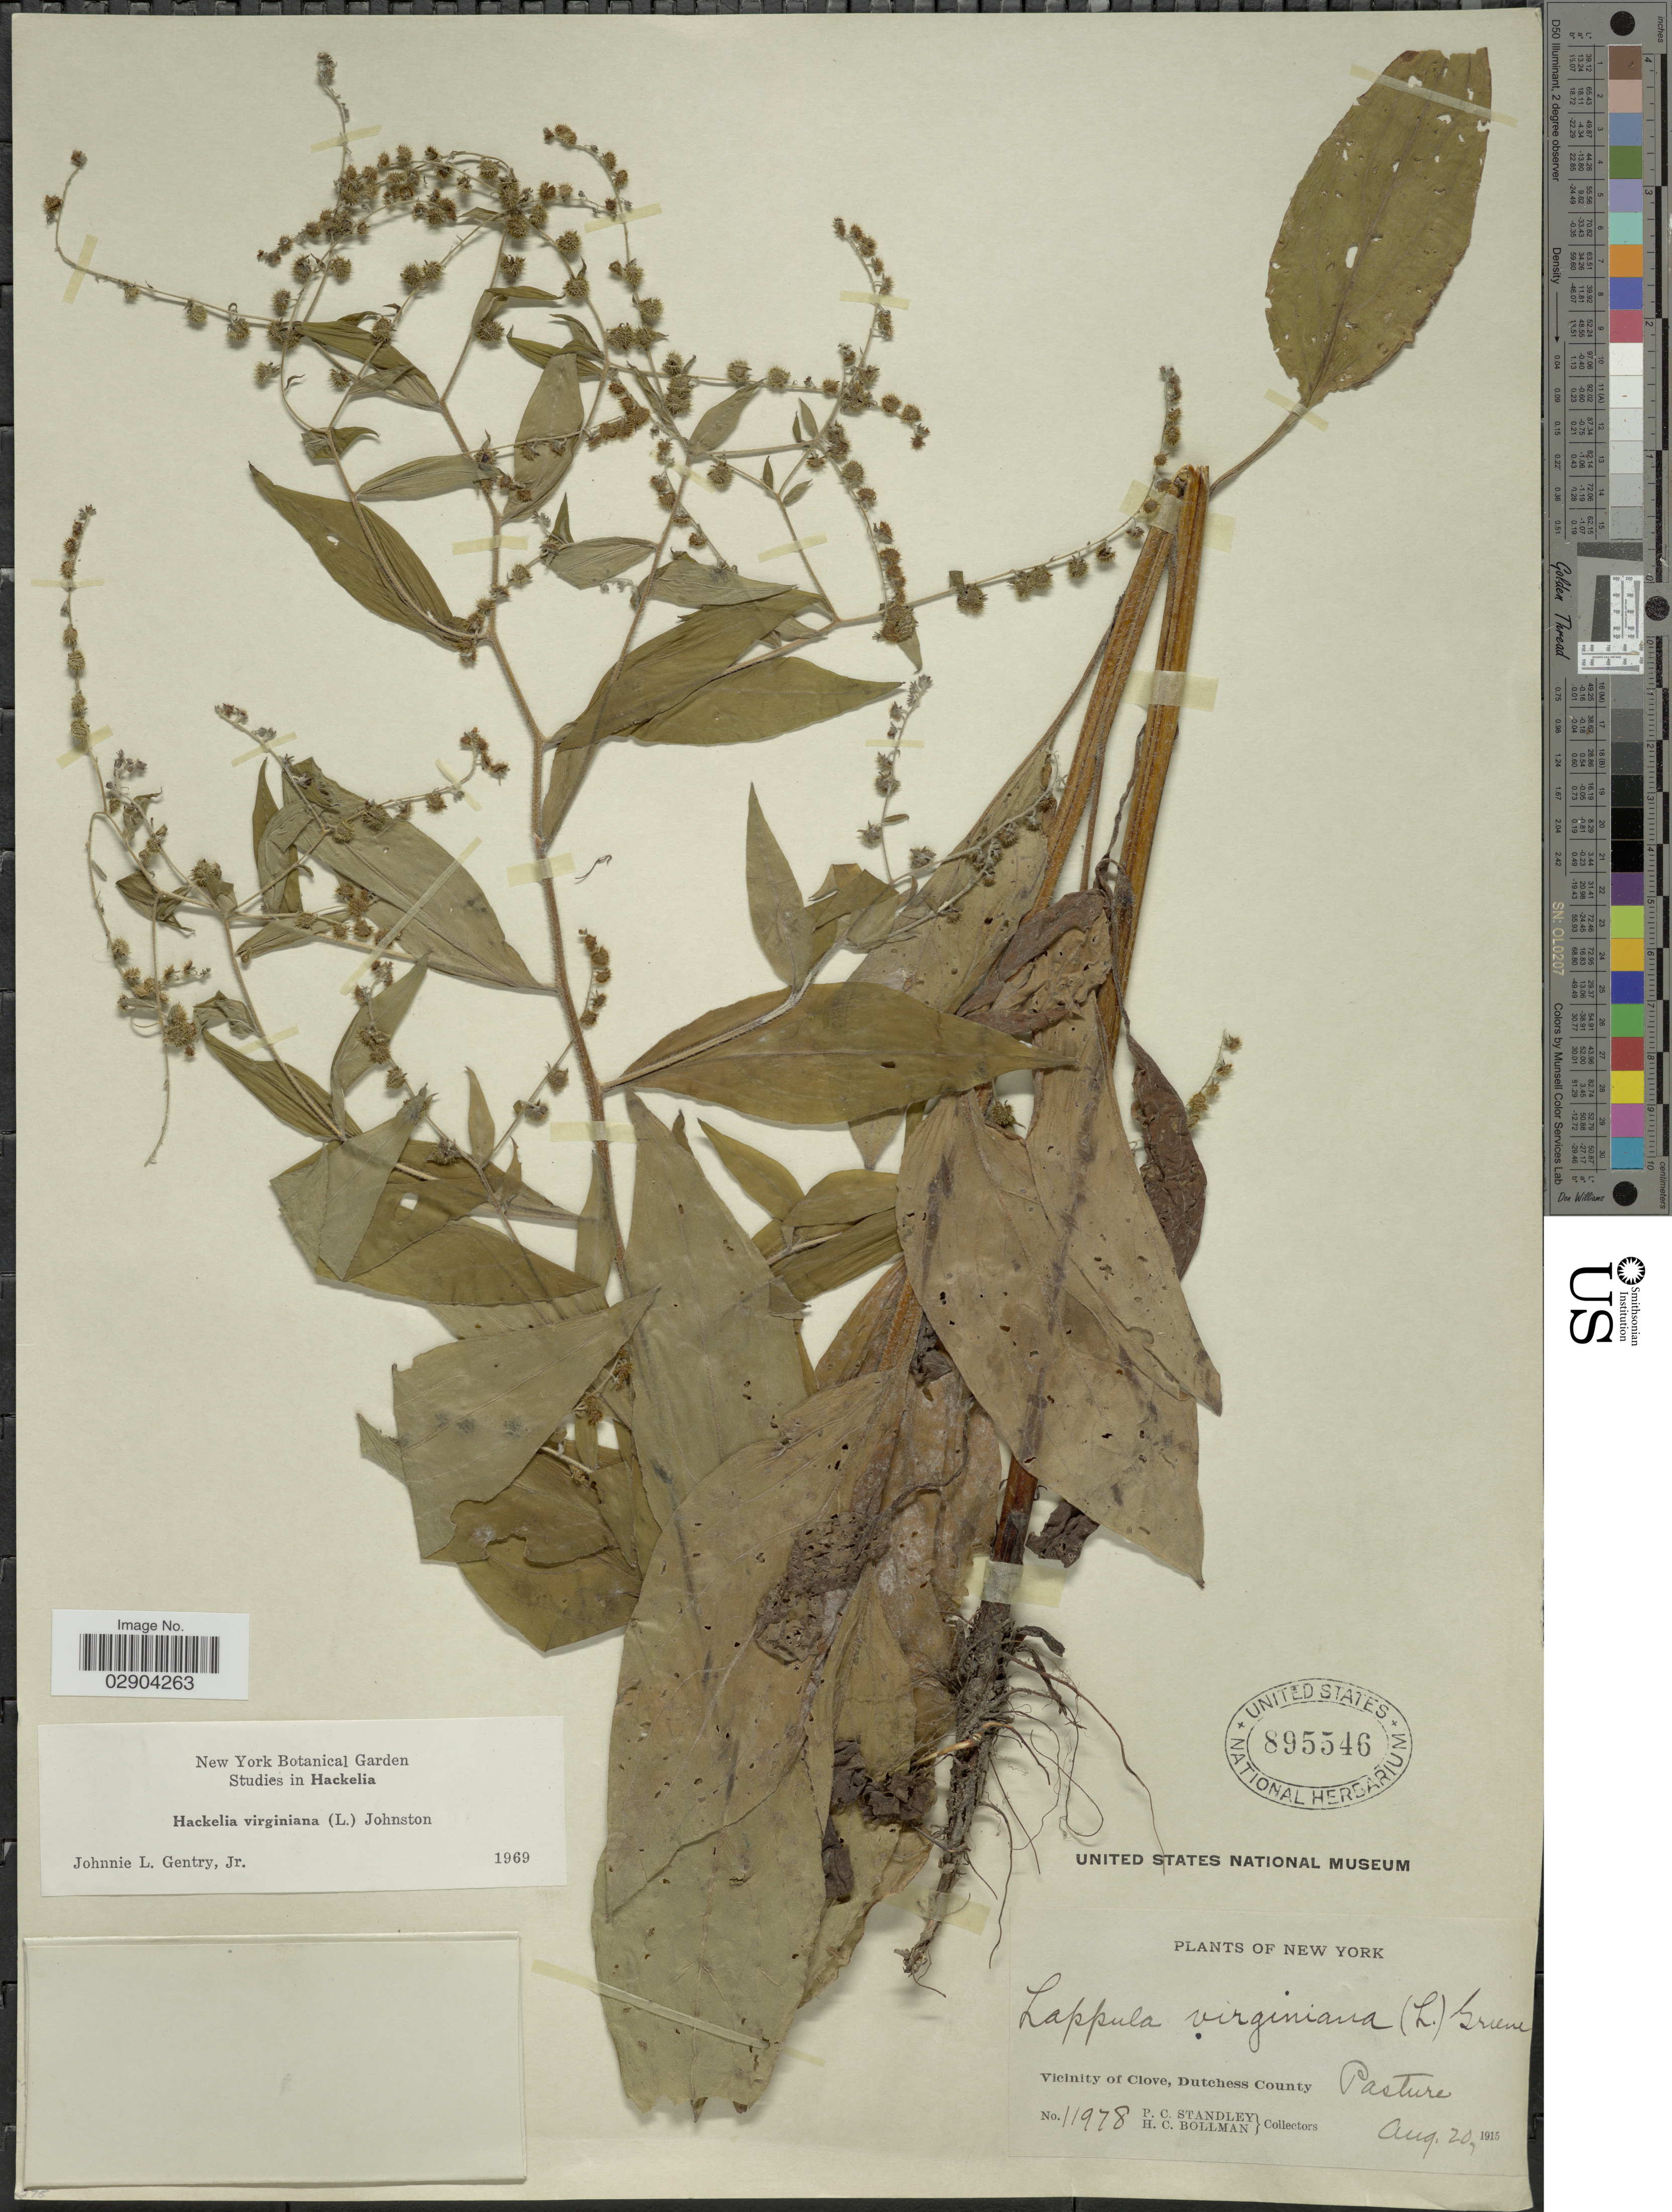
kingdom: Plantae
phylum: Tracheophyta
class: Magnoliopsida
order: Boraginales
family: Boraginaceae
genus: Hackelia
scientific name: Hackelia virginiana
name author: (L.) I.M. Johnst.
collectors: P. C. Standley & H. C. Bollman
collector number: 11978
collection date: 1915-08-20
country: United States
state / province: New York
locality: Vicinity of Clove, Dutchess County.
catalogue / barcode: US 895546